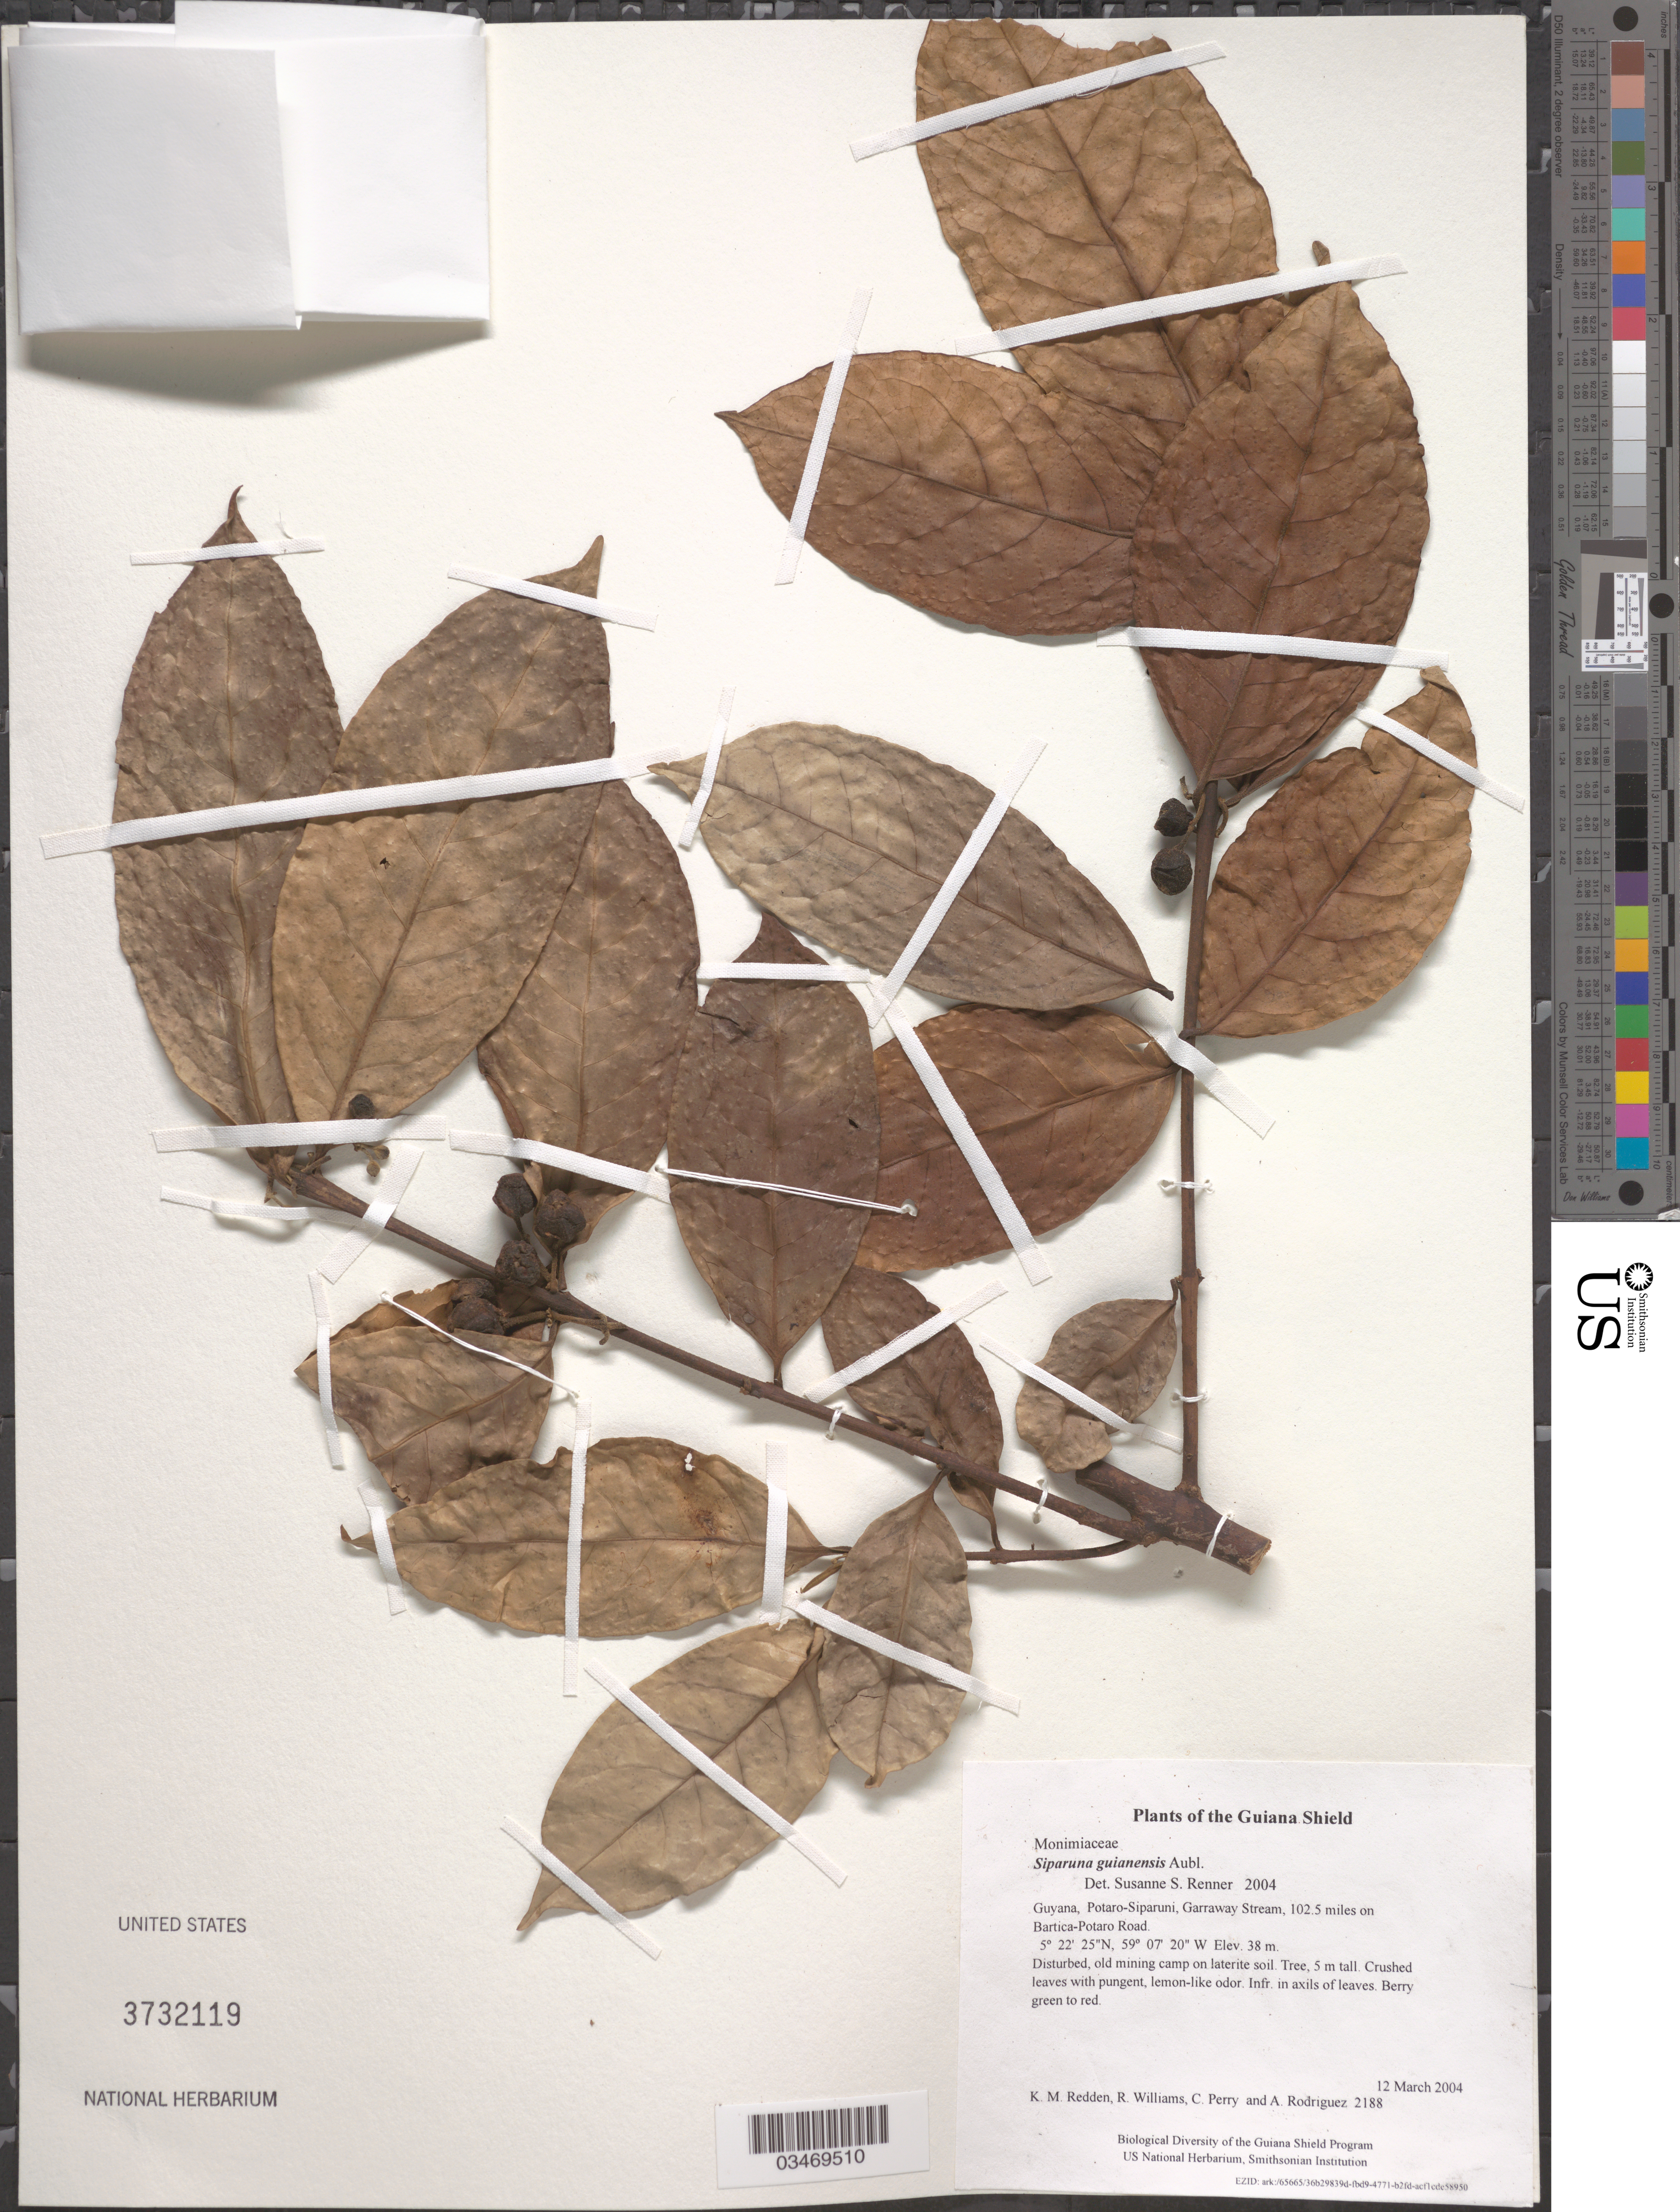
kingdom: Plantae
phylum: Tracheophyta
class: Magnoliopsida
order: Laurales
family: Siparunaceae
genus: Siparuna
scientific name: Siparuna guianensis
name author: Aubl.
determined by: Renner, S. S.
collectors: K. M. Redden, R. Williams, C. Perry & A. Rodriguez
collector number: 2188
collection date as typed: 12 March 2004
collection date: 2004-03-12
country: Guyana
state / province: Potaro-Siparuni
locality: Garraway Stream, 102.5 miles on Bartica-Potaro Road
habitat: Disturbed, old mining camp on laterite soil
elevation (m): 38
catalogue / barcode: US 3732119